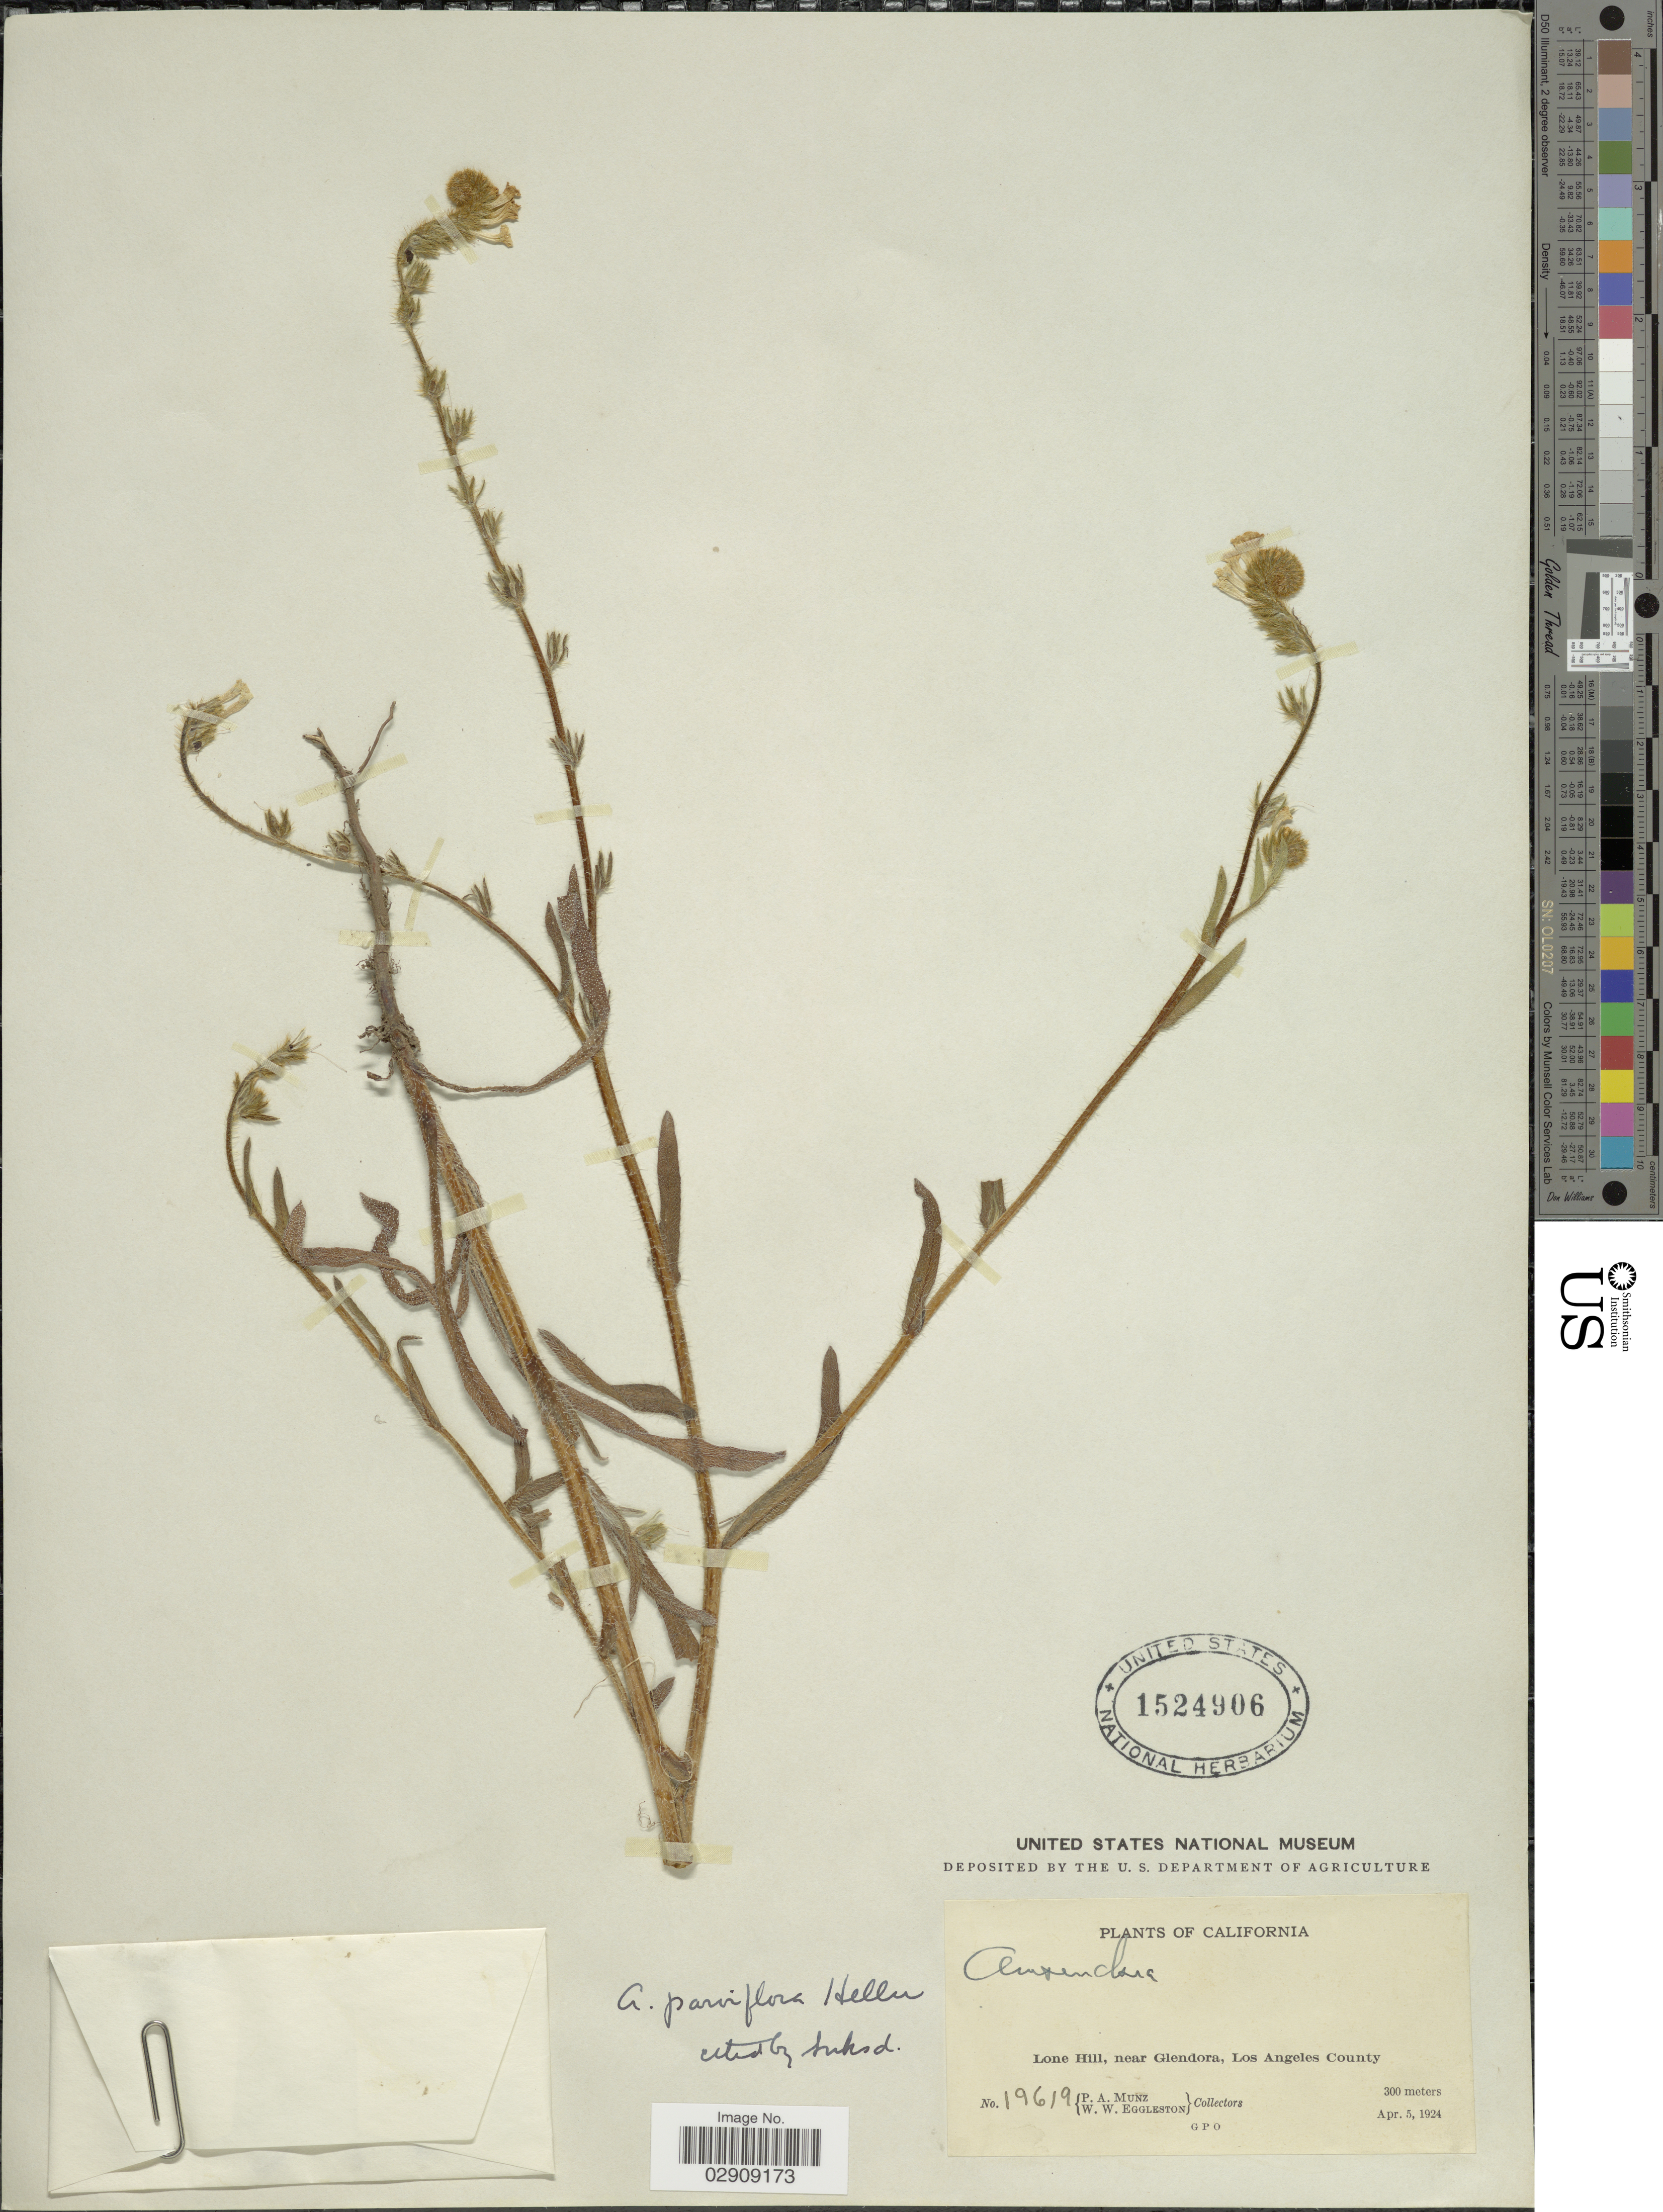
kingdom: Plantae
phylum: Tracheophyta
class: Magnoliopsida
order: Boraginales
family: Boraginaceae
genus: Amsinckia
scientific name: Amsinckia menziesii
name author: A. Nelson & J.F. Macbr.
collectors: P. A. Munz & W. W. Eggleston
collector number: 19619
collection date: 1924-04-05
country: United States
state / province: California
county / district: Los Angeles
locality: Lone Hill, near Glendora, Los Angeles County.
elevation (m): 300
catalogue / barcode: US 1524906